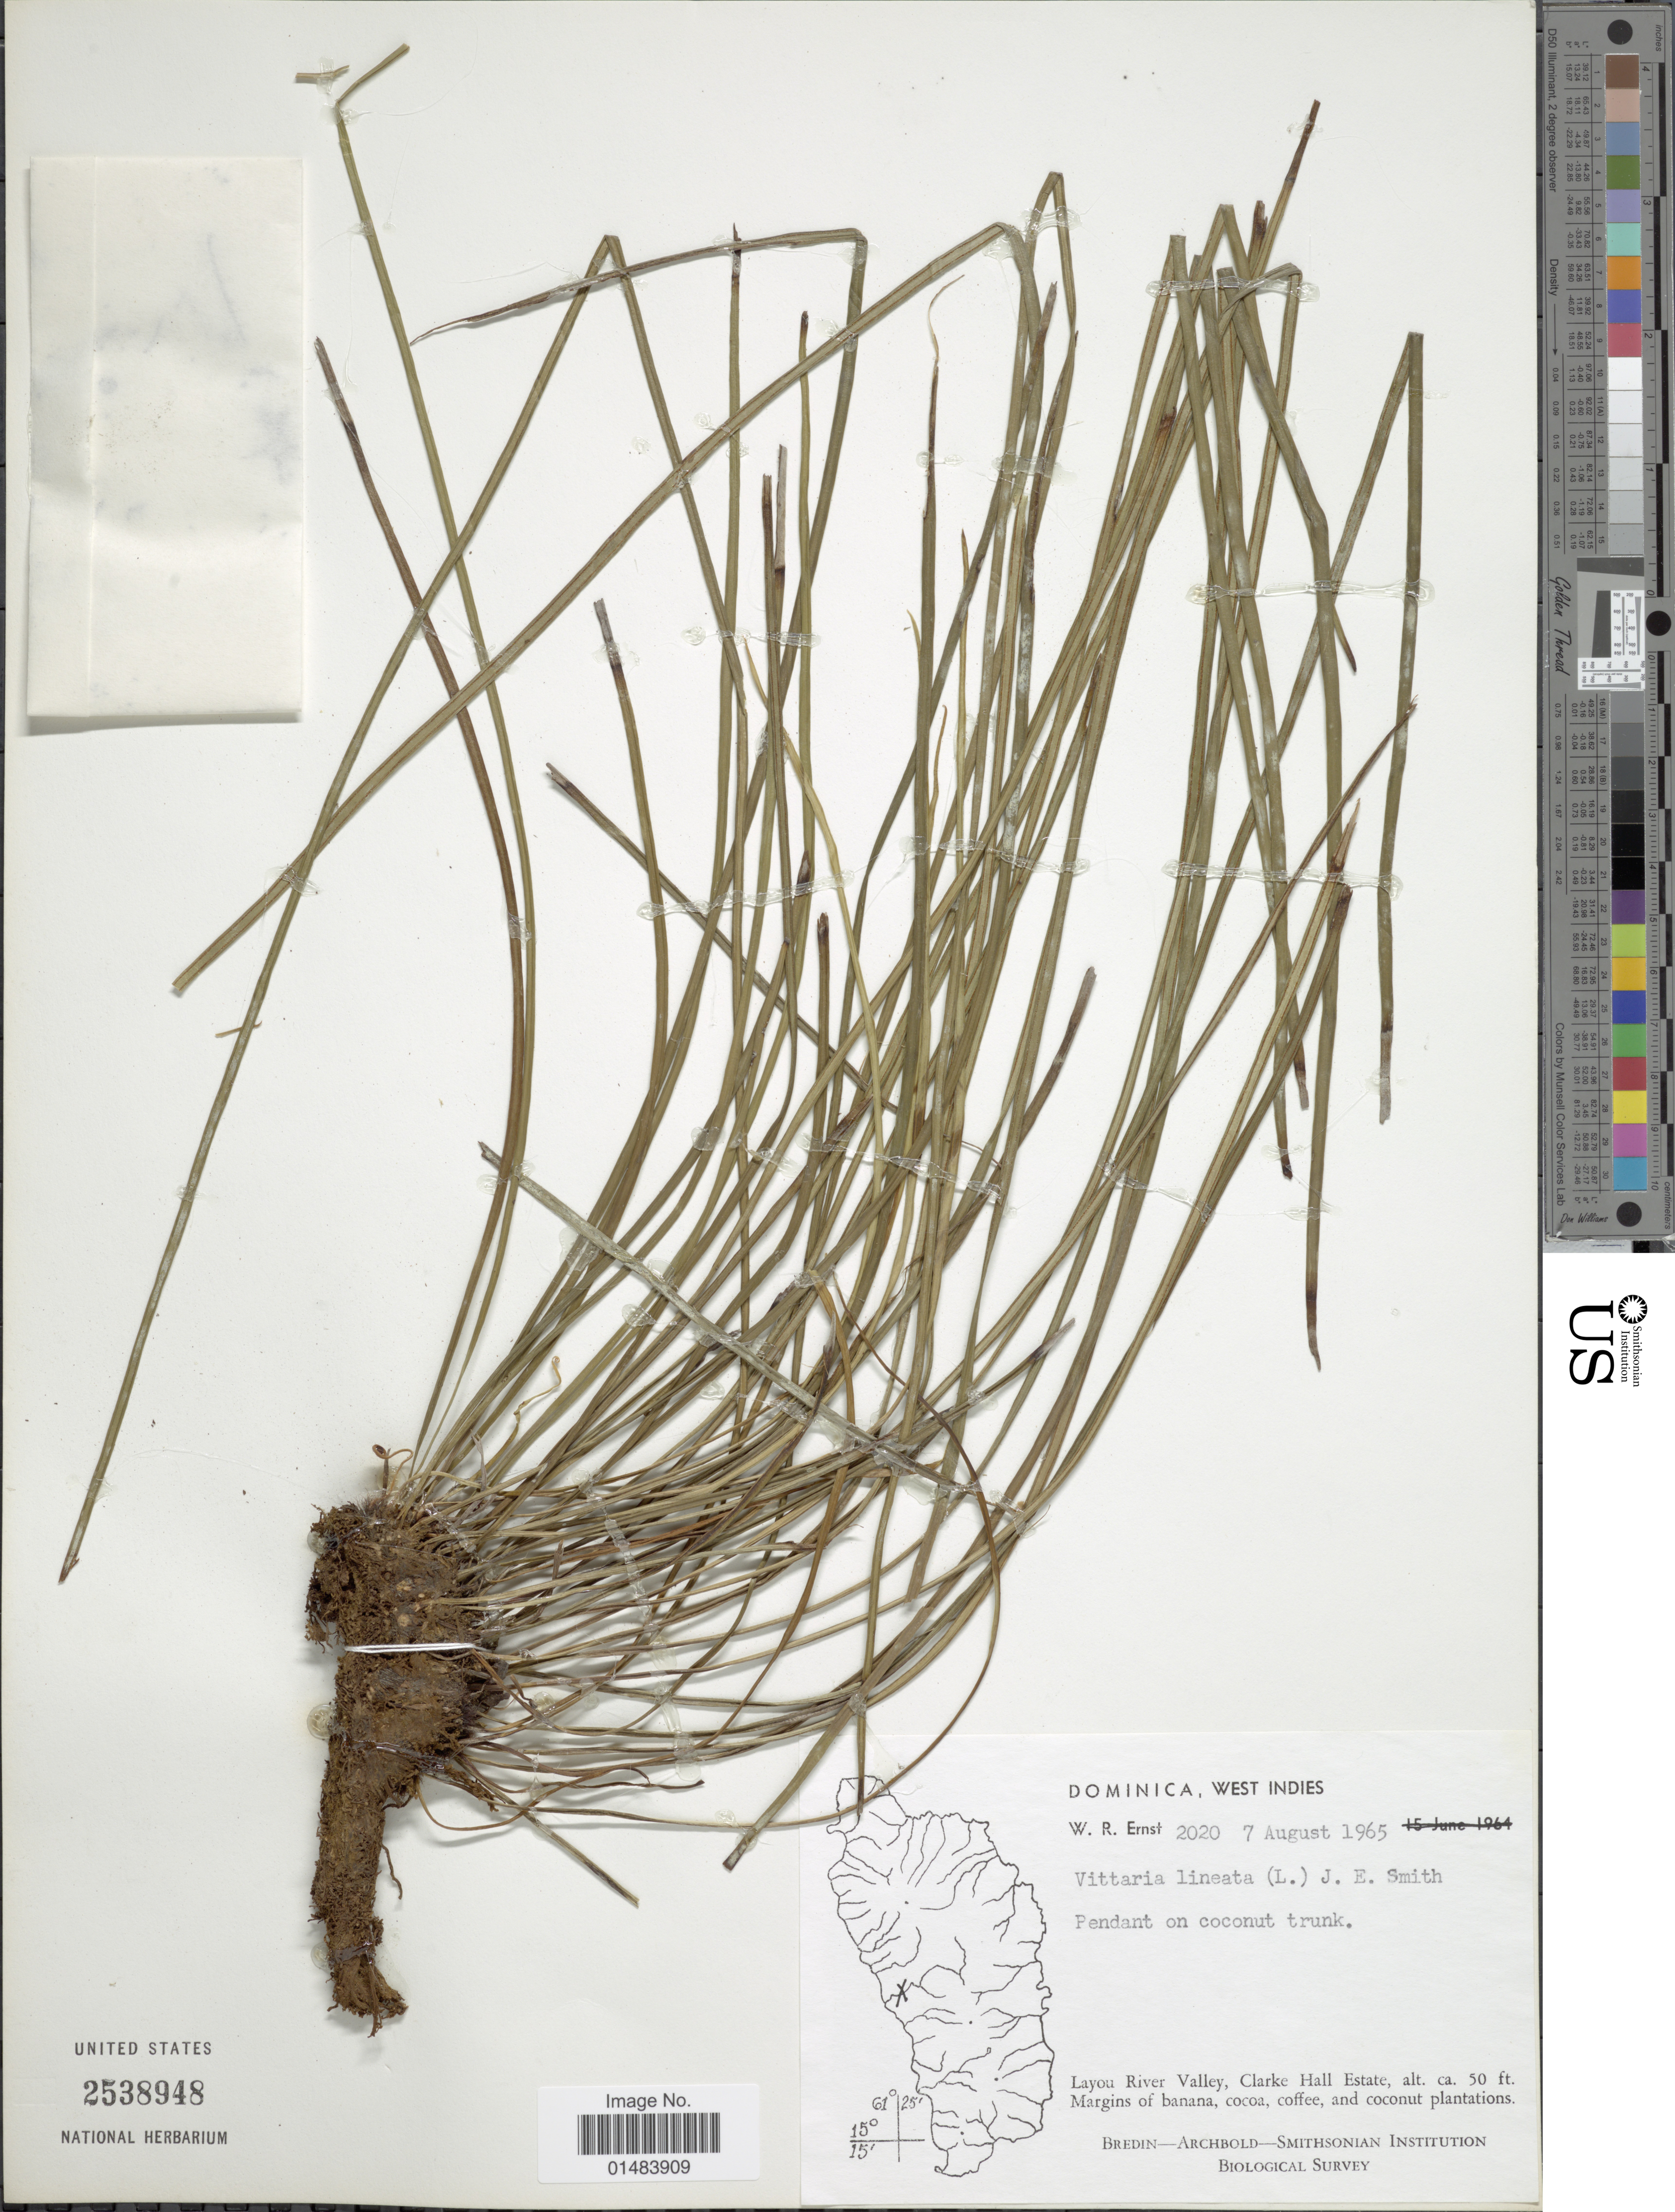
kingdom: Plantae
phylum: Tracheophyta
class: Polypodiopsida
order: Polypodiales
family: Pteridaceae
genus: Vittaria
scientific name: Vittaria lineata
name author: (L.) Sm.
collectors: W. R. Ernst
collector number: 2020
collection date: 1965-08-07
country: Dominica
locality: Dominca, West Indies, Layou River Valley, Clarke Hall Estate.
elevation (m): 15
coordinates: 15 ?, 25 ?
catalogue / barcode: US 2538948